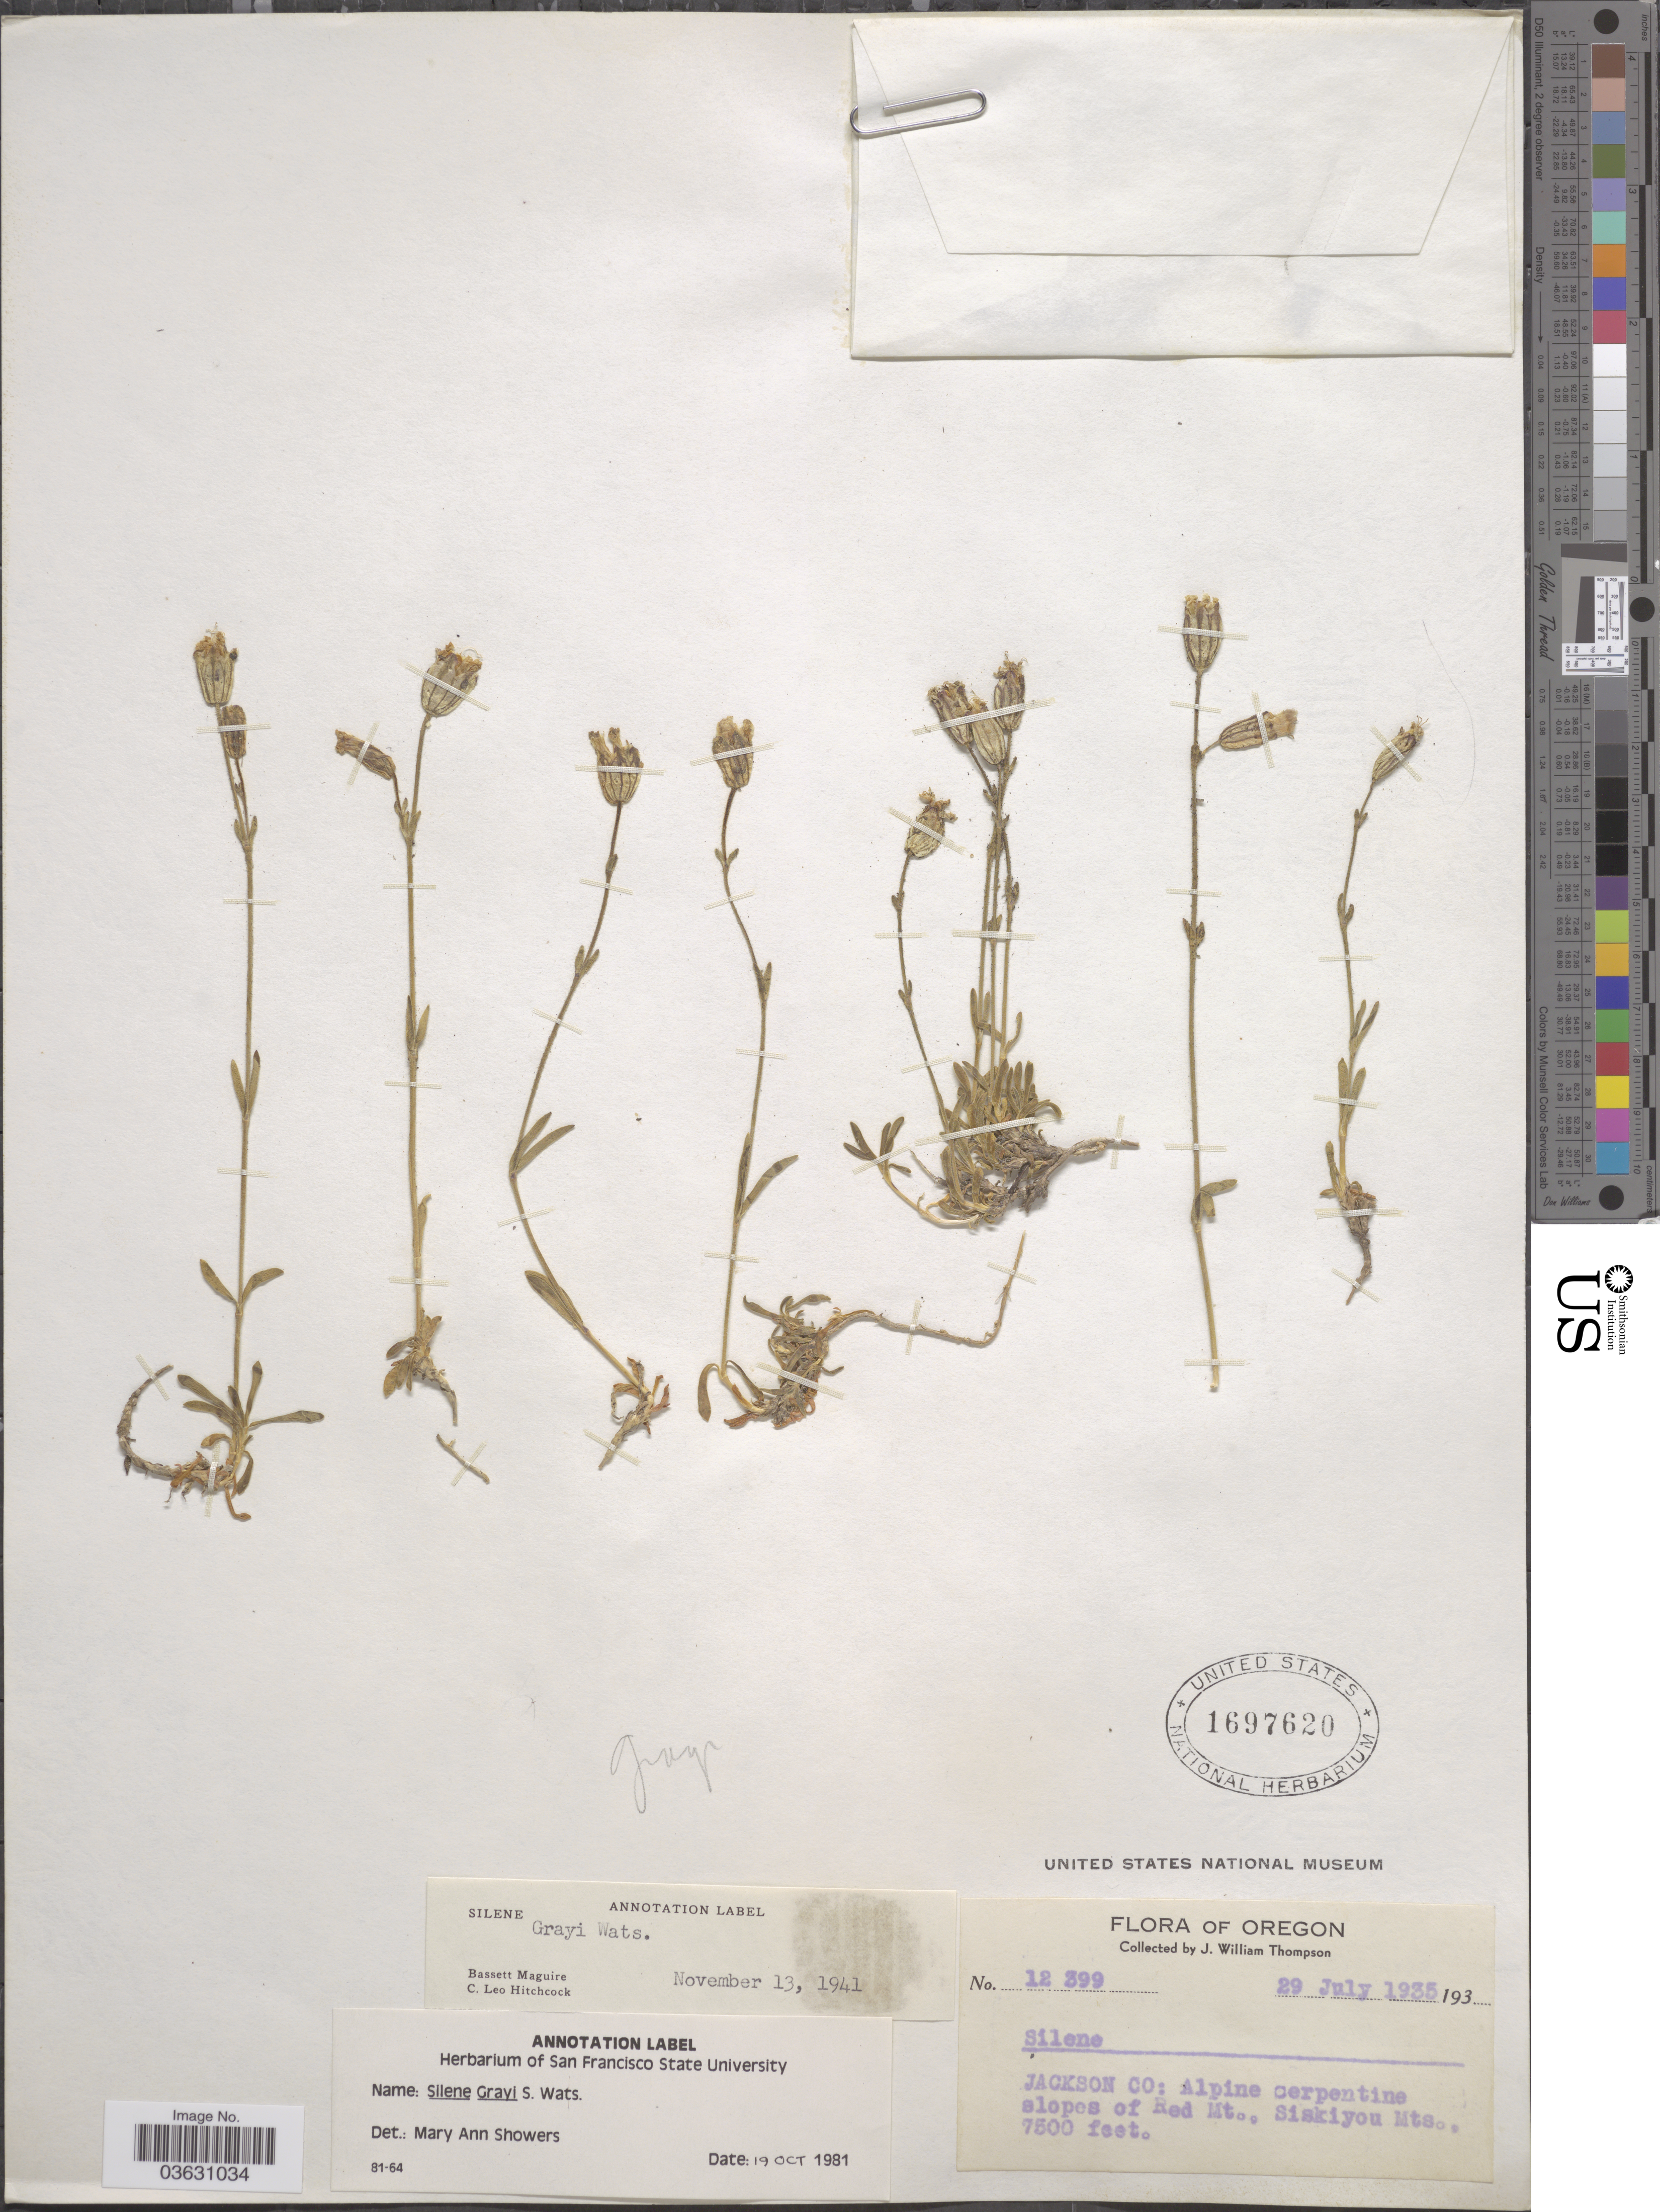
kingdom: Plantae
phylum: Tracheophyta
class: Magnoliopsida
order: Caryophyllales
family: Caryophyllaceae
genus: Silene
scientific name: Silene grayi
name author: S. Watson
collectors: J. W. Thompson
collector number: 12399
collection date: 1935-07-29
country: United States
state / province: Oregon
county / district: Jackson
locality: Jackson Co: Alpine serpentine slopes of Red Mt., Siskiyou Mts.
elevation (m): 2286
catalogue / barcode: US 1697620